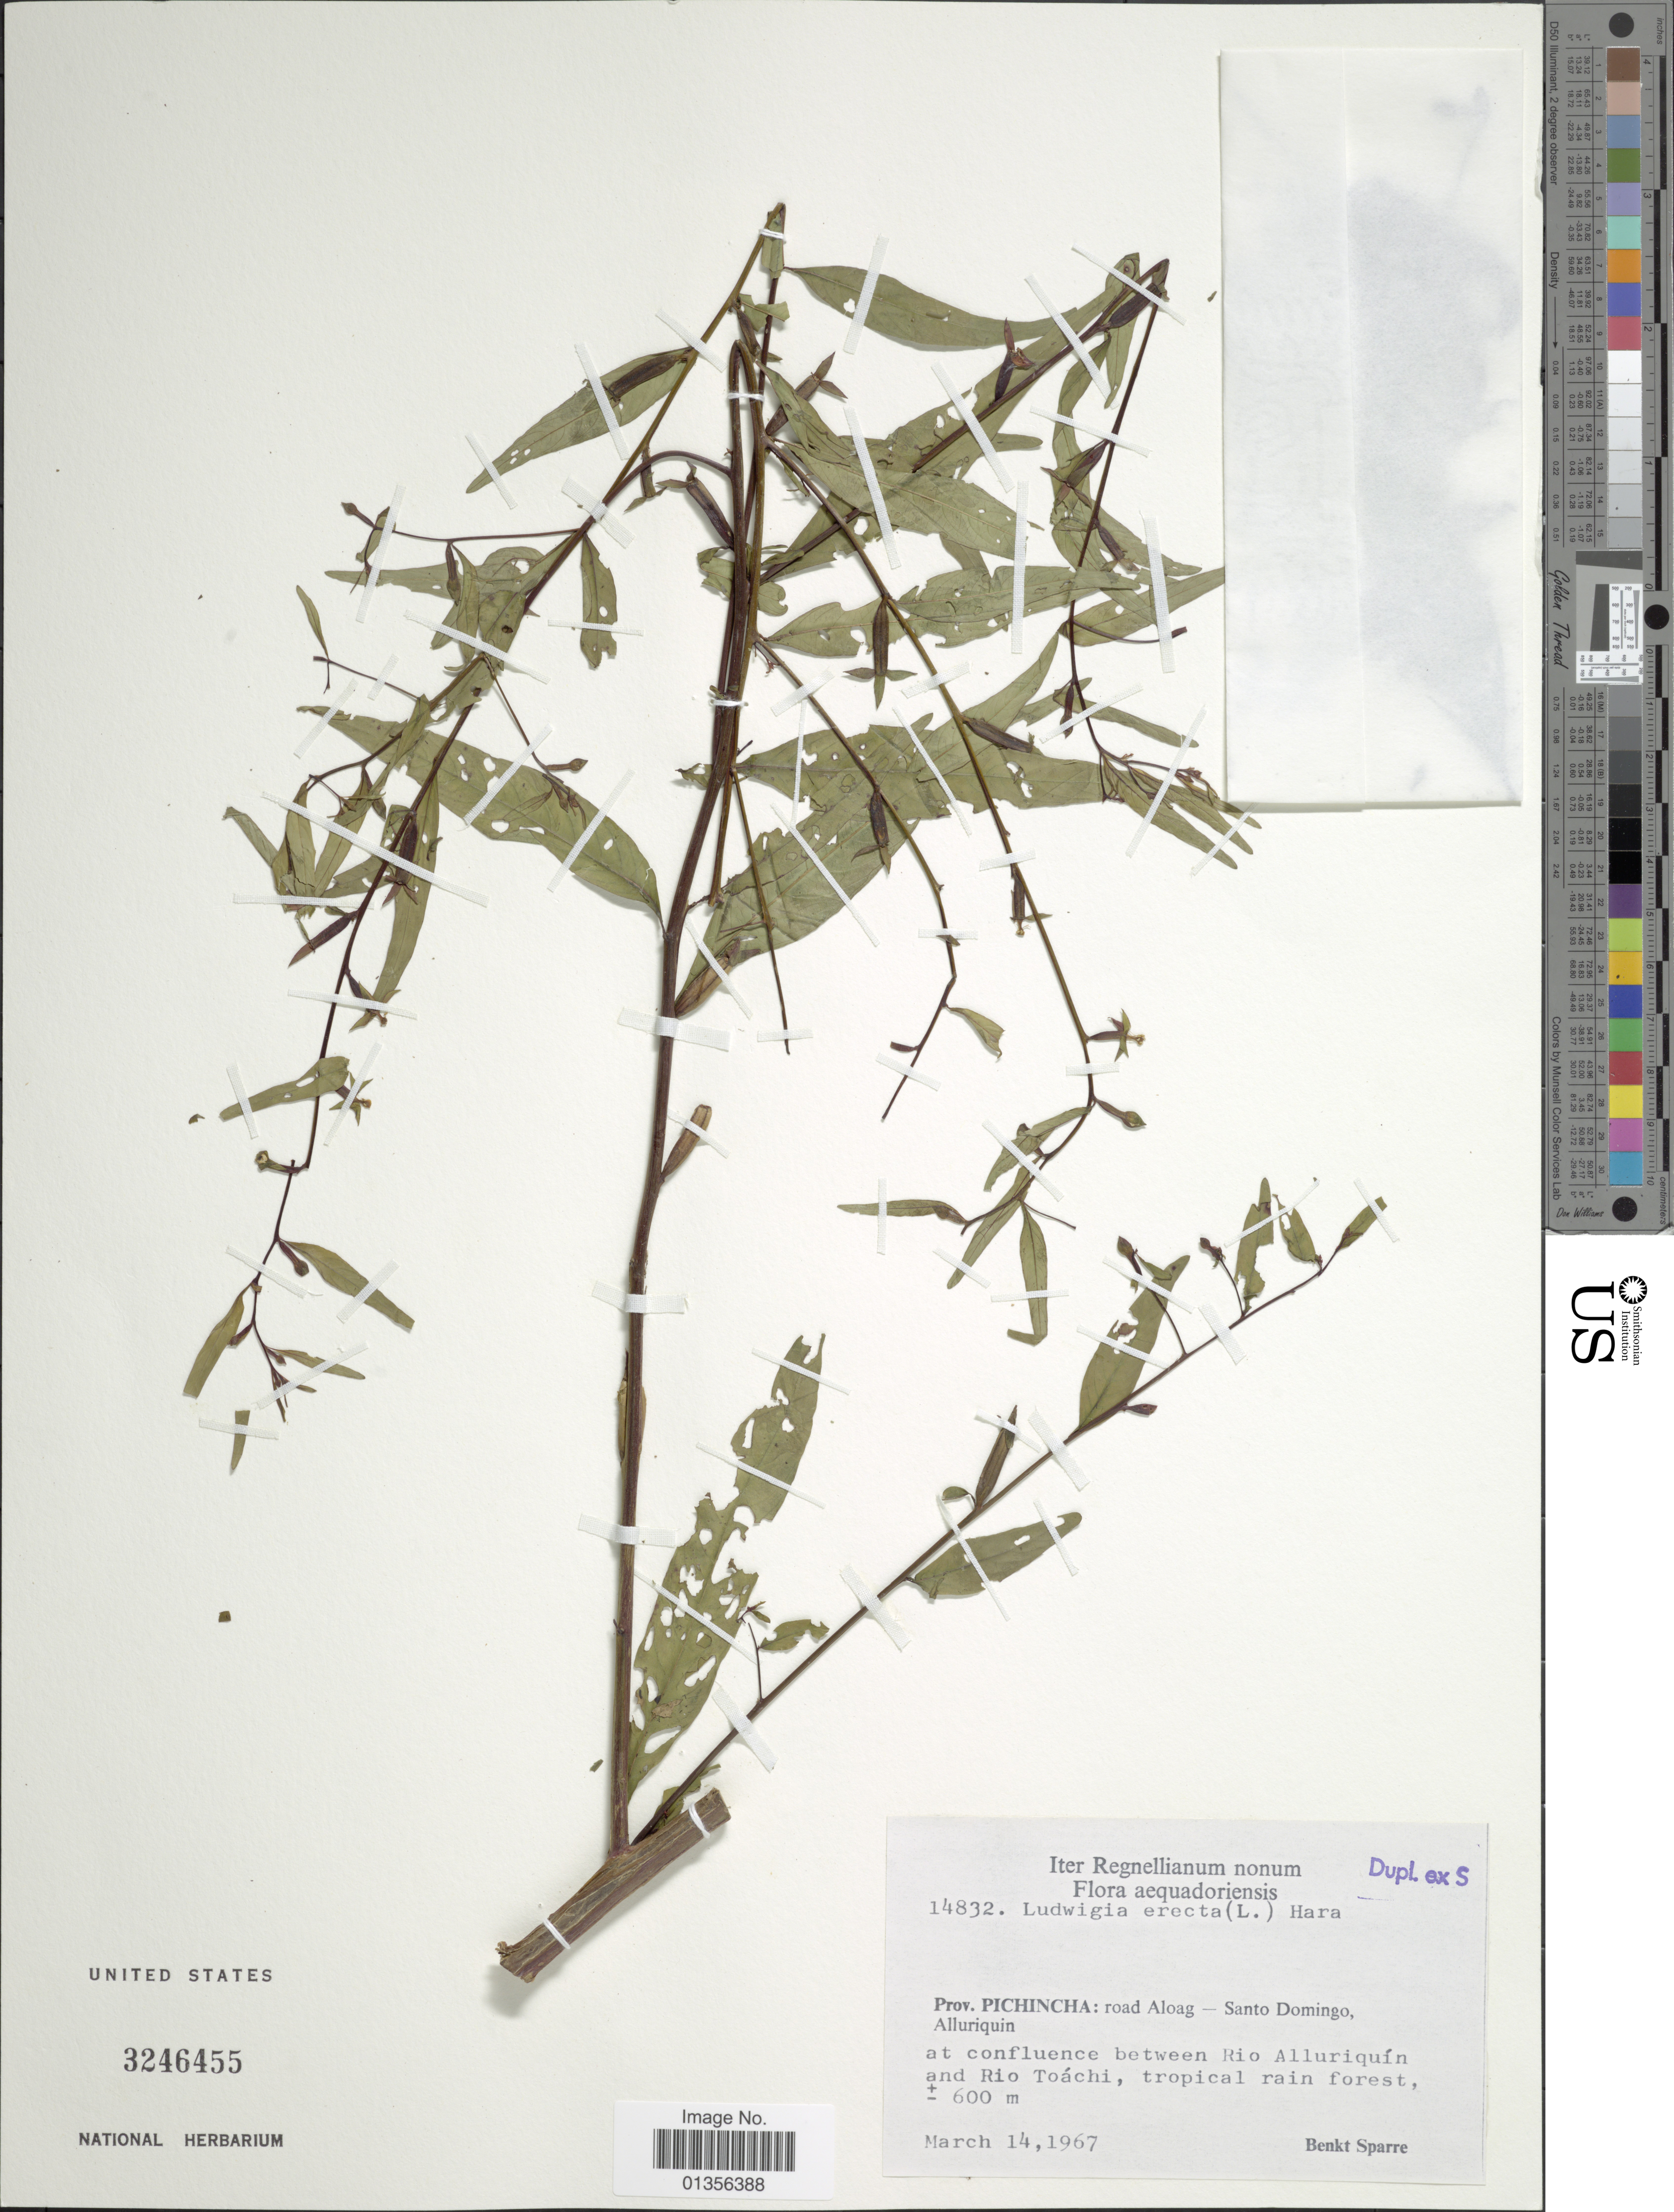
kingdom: Plantae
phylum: Tracheophyta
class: Magnoliopsida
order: Myrtales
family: Onagraceae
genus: Ludwigia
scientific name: Ludwigia erecta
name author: (L.) H. Hara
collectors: B. Sparre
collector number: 14832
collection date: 1967-03-14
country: Ecuador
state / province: Pichincha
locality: Road Aloag - Santo Domingo, Alluriquin at confluence between Rio Alluriquín and Rio Toáchi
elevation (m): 600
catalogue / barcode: US 3246455